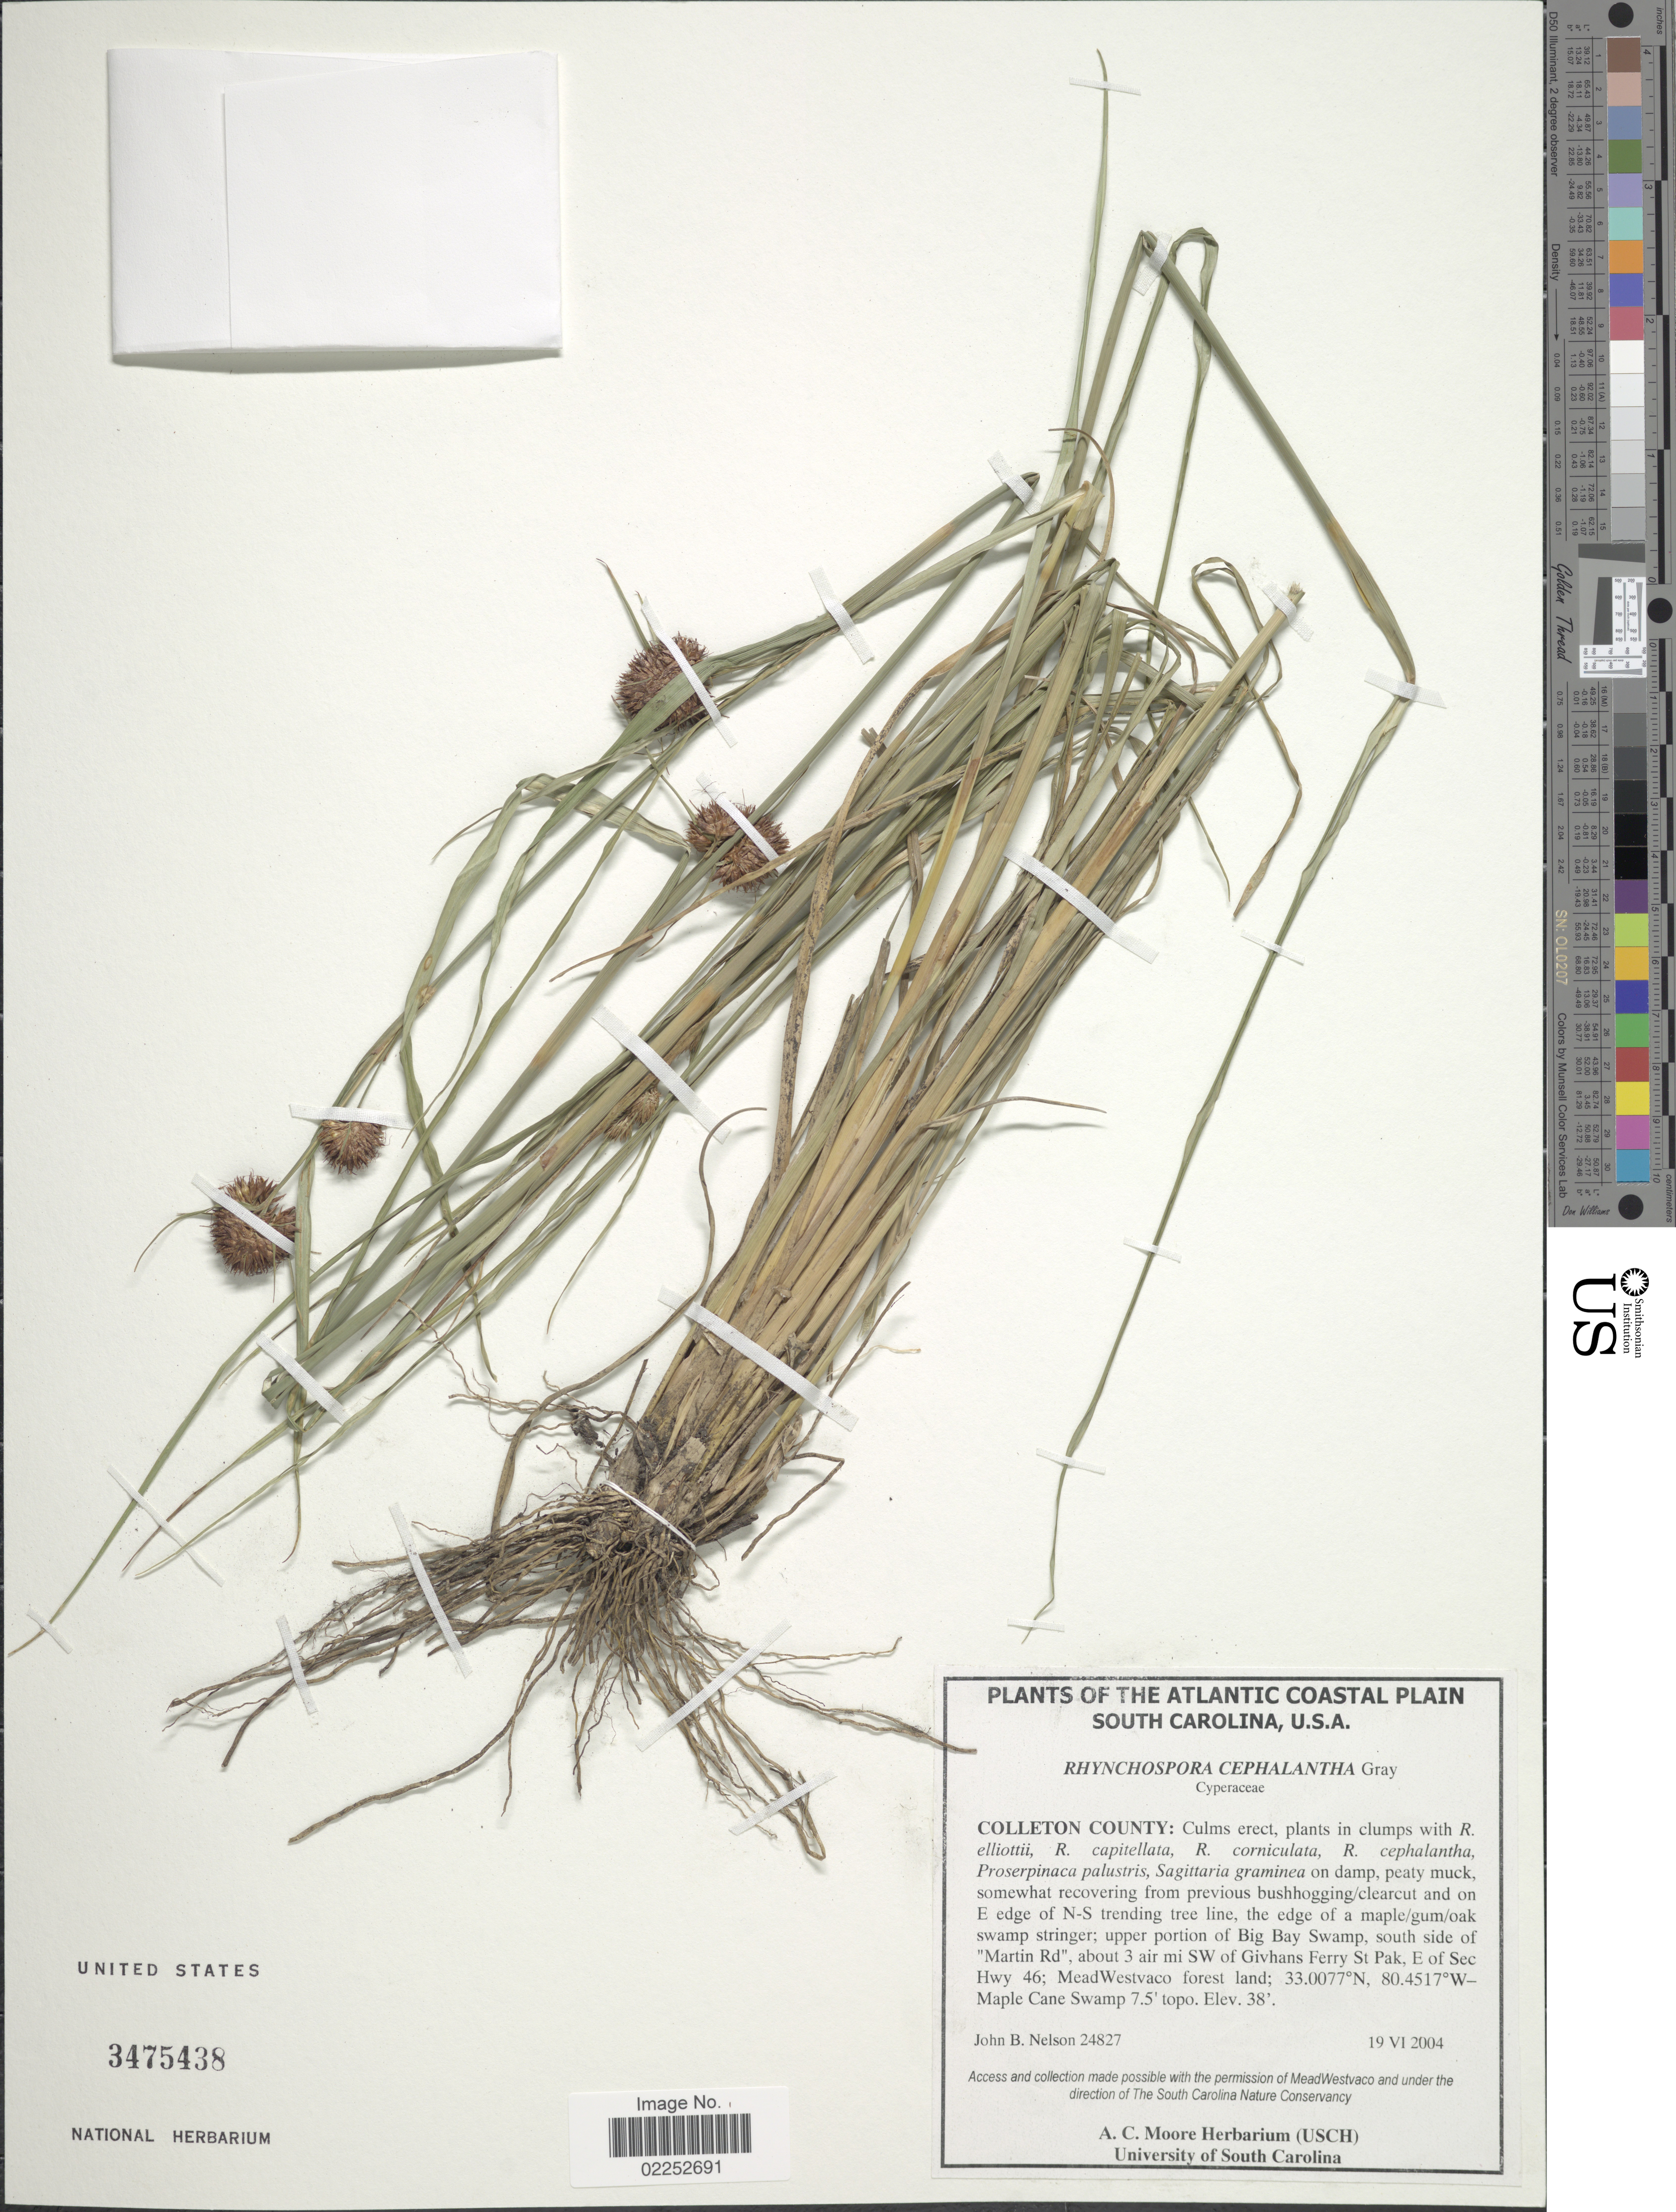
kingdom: Plantae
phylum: Tracheophyta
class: Liliopsida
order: Poales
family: Cyperaceae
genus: Rhynchospora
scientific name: Rhynchospora cephalantha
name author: A. Gray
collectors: J. B. Nelson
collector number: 24827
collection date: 2004-06-19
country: United States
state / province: South Carolina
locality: Atlantic Coastal Plain. Colleton County: E edge of N-S trending tree line, the edge of a maple/gum/oak swamp stringer; upper portion of Big Bay Swamp, south side of "Martin Rd", about 3 air mi SW of Givhans Ferry St Pak, E of Sec Hwy 46; MeadWestvaco forest land; Maple Cane Swamp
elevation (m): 12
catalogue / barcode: US 3475438